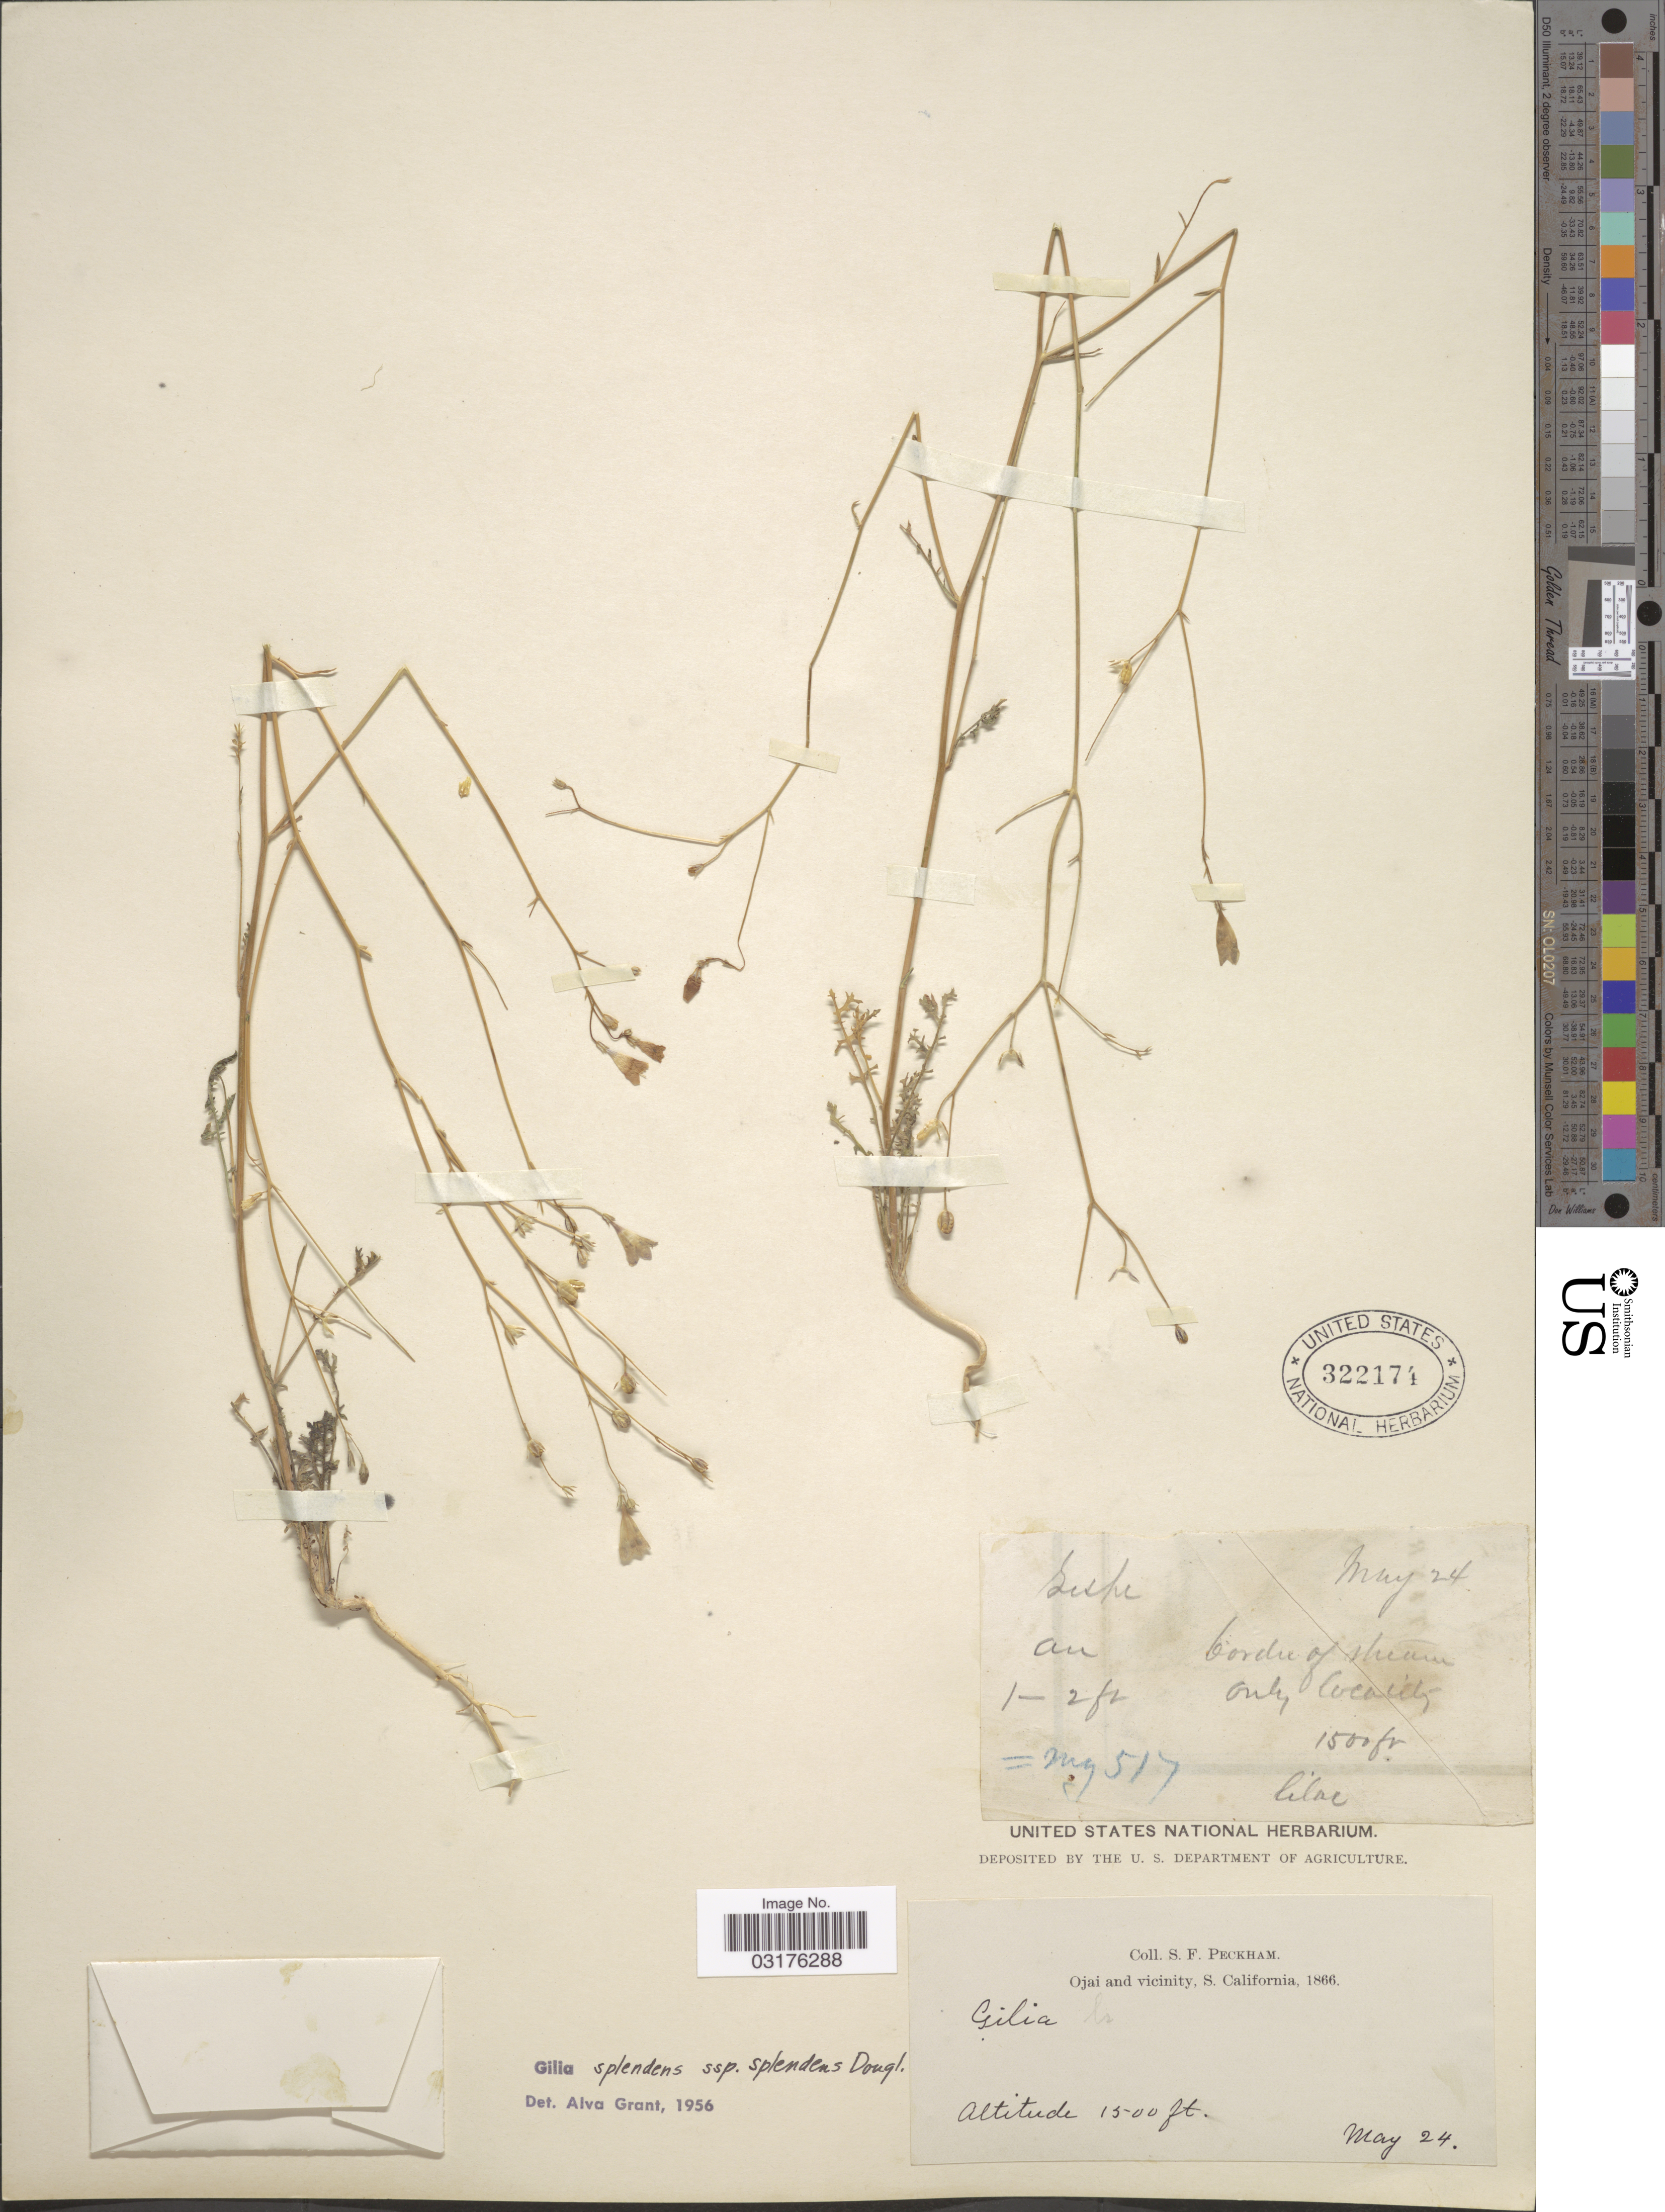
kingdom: Plantae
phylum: Tracheophyta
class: Magnoliopsida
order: Ericales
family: Polemoniaceae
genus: Saltugilia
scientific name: Saltugilia splendens subsp. splendens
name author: (Douglas ex H. Mason & A.D. Grant) L.A. Johnson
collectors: S. Peckham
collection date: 1866-05-24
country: United States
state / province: California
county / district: Ventura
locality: Border of stream, Ojai and vicinity, S. California.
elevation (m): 457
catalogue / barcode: US 322174